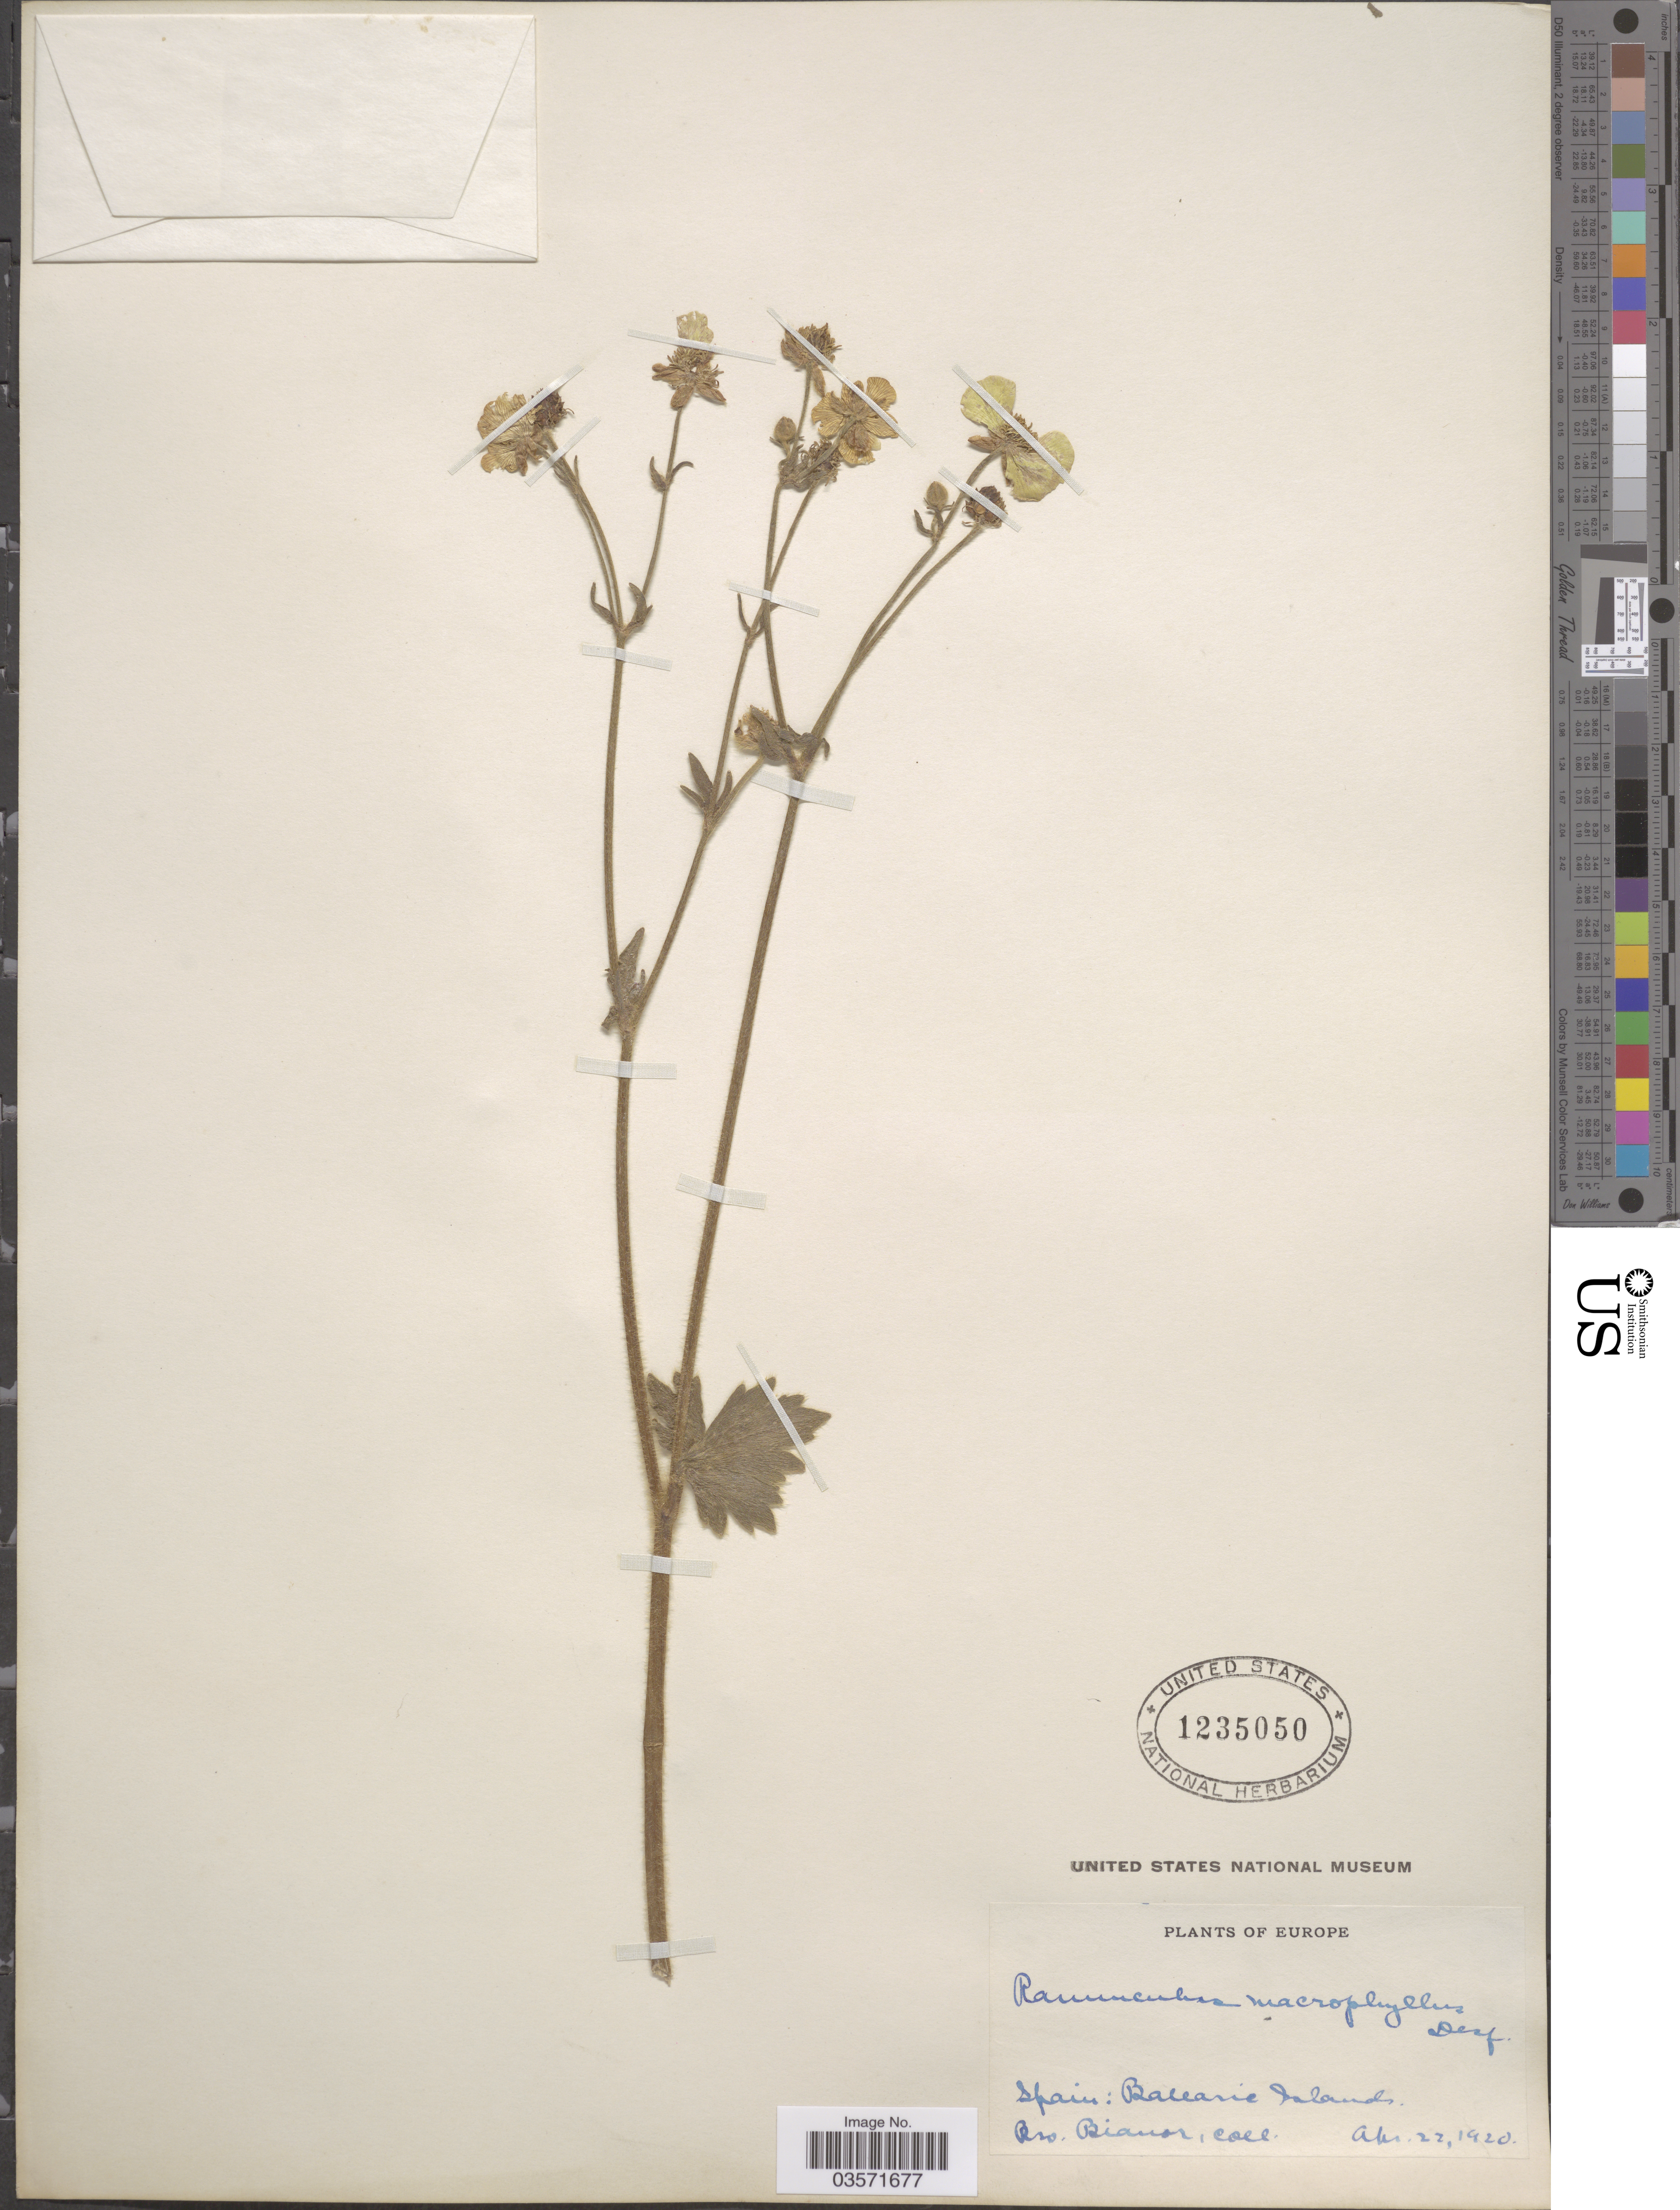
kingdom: Plantae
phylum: Tracheophyta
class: Magnoliopsida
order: Ranunculales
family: Ranunculaceae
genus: Ranunculus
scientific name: Ranunculus macrophyllus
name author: Desf.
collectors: Bro. Bianor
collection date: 1920-04-22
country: Spain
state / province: Islas Baleares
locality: Balearic Islands.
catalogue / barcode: US 1235050